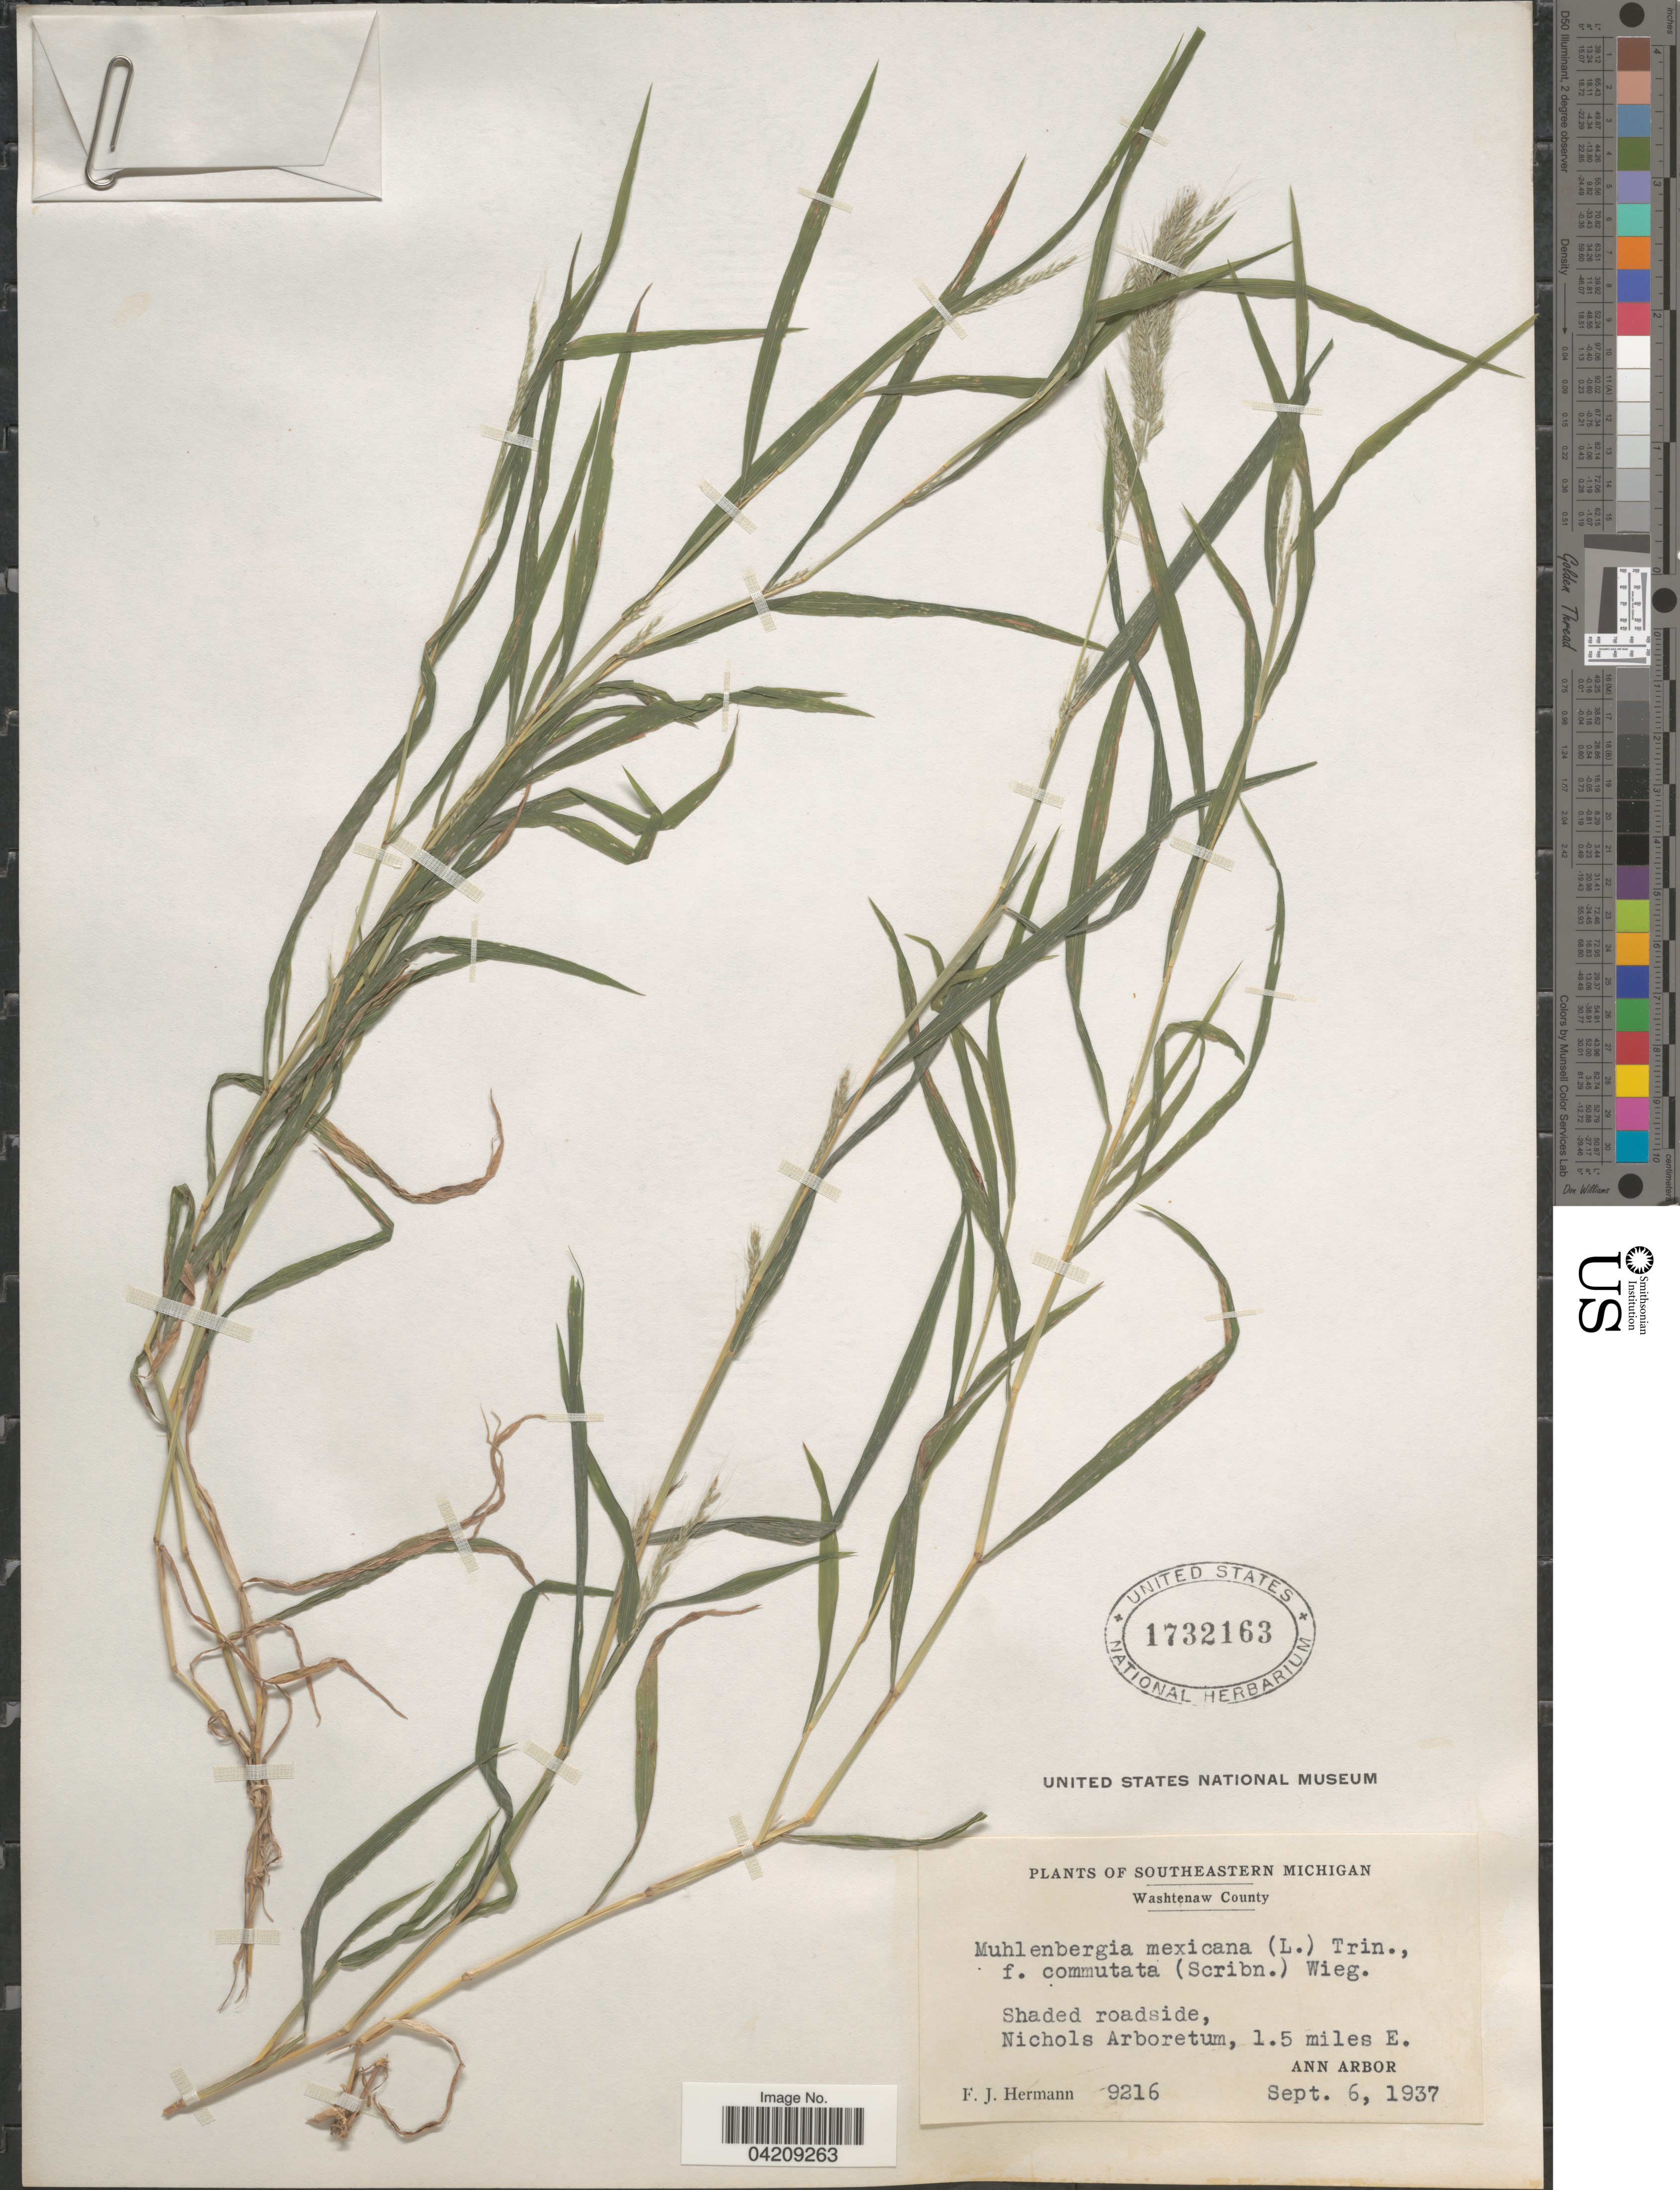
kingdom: Plantae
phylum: Tracheophyta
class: Liliopsida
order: Poales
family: Poaceae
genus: Muhlenbergia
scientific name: Muhlenbergia frondosa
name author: (Poir.) Fernald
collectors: F. J. Hermann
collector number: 9216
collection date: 1937-09-06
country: United States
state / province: Michigan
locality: Southeastern Michigan. Washtenaw County. Shaded roadside, Nichols Arboretum, 1.5 miles E. Ann Arbor.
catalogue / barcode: US 1732163